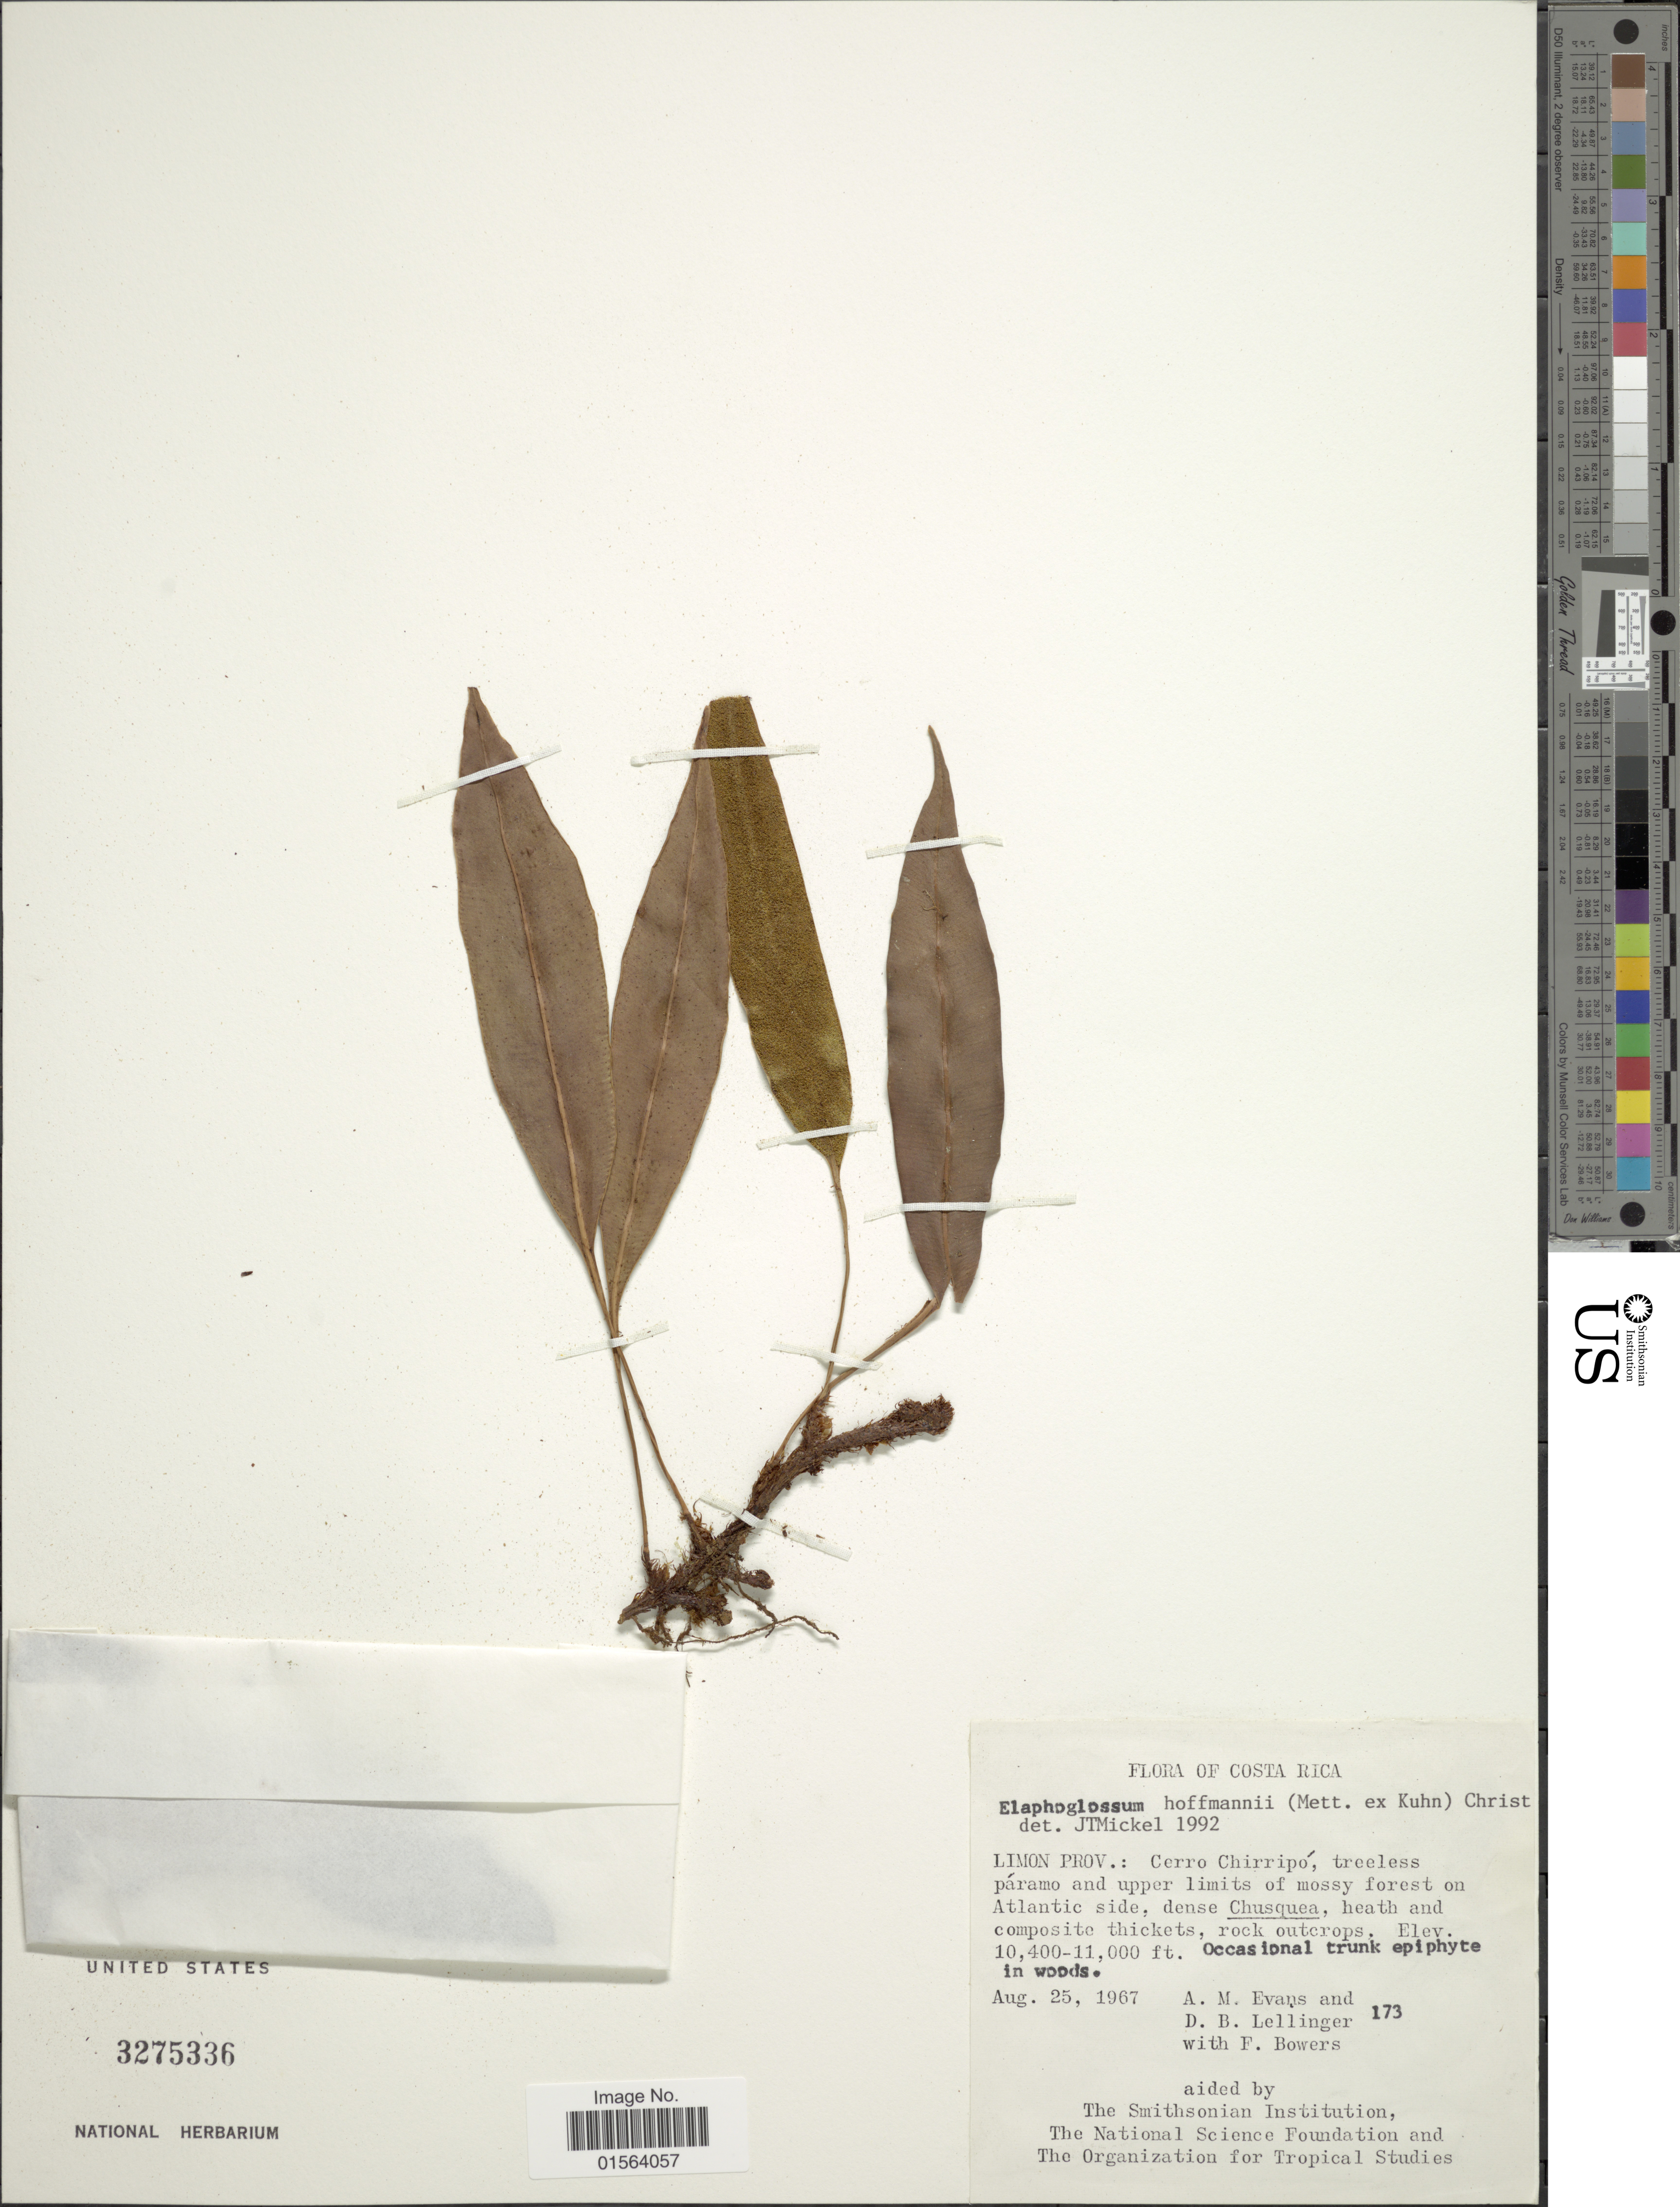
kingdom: Plantae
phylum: Tracheophyta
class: Polypodiopsida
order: Polypodiales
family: Dryopteridaceae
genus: Elaphoglossum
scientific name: Elaphoglossum hoffmannii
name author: (Mett. ex Kuhn) Christ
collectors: A. M. Evans, D. B. Lellinger & F. Bowers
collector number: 173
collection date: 1967-08-25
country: Costa Rica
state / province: Limón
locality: Limon Prov.: Cerro Chirripo, treeless paramo and upper limits of mossy forest on Altlantic side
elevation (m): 3170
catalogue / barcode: US 3275336